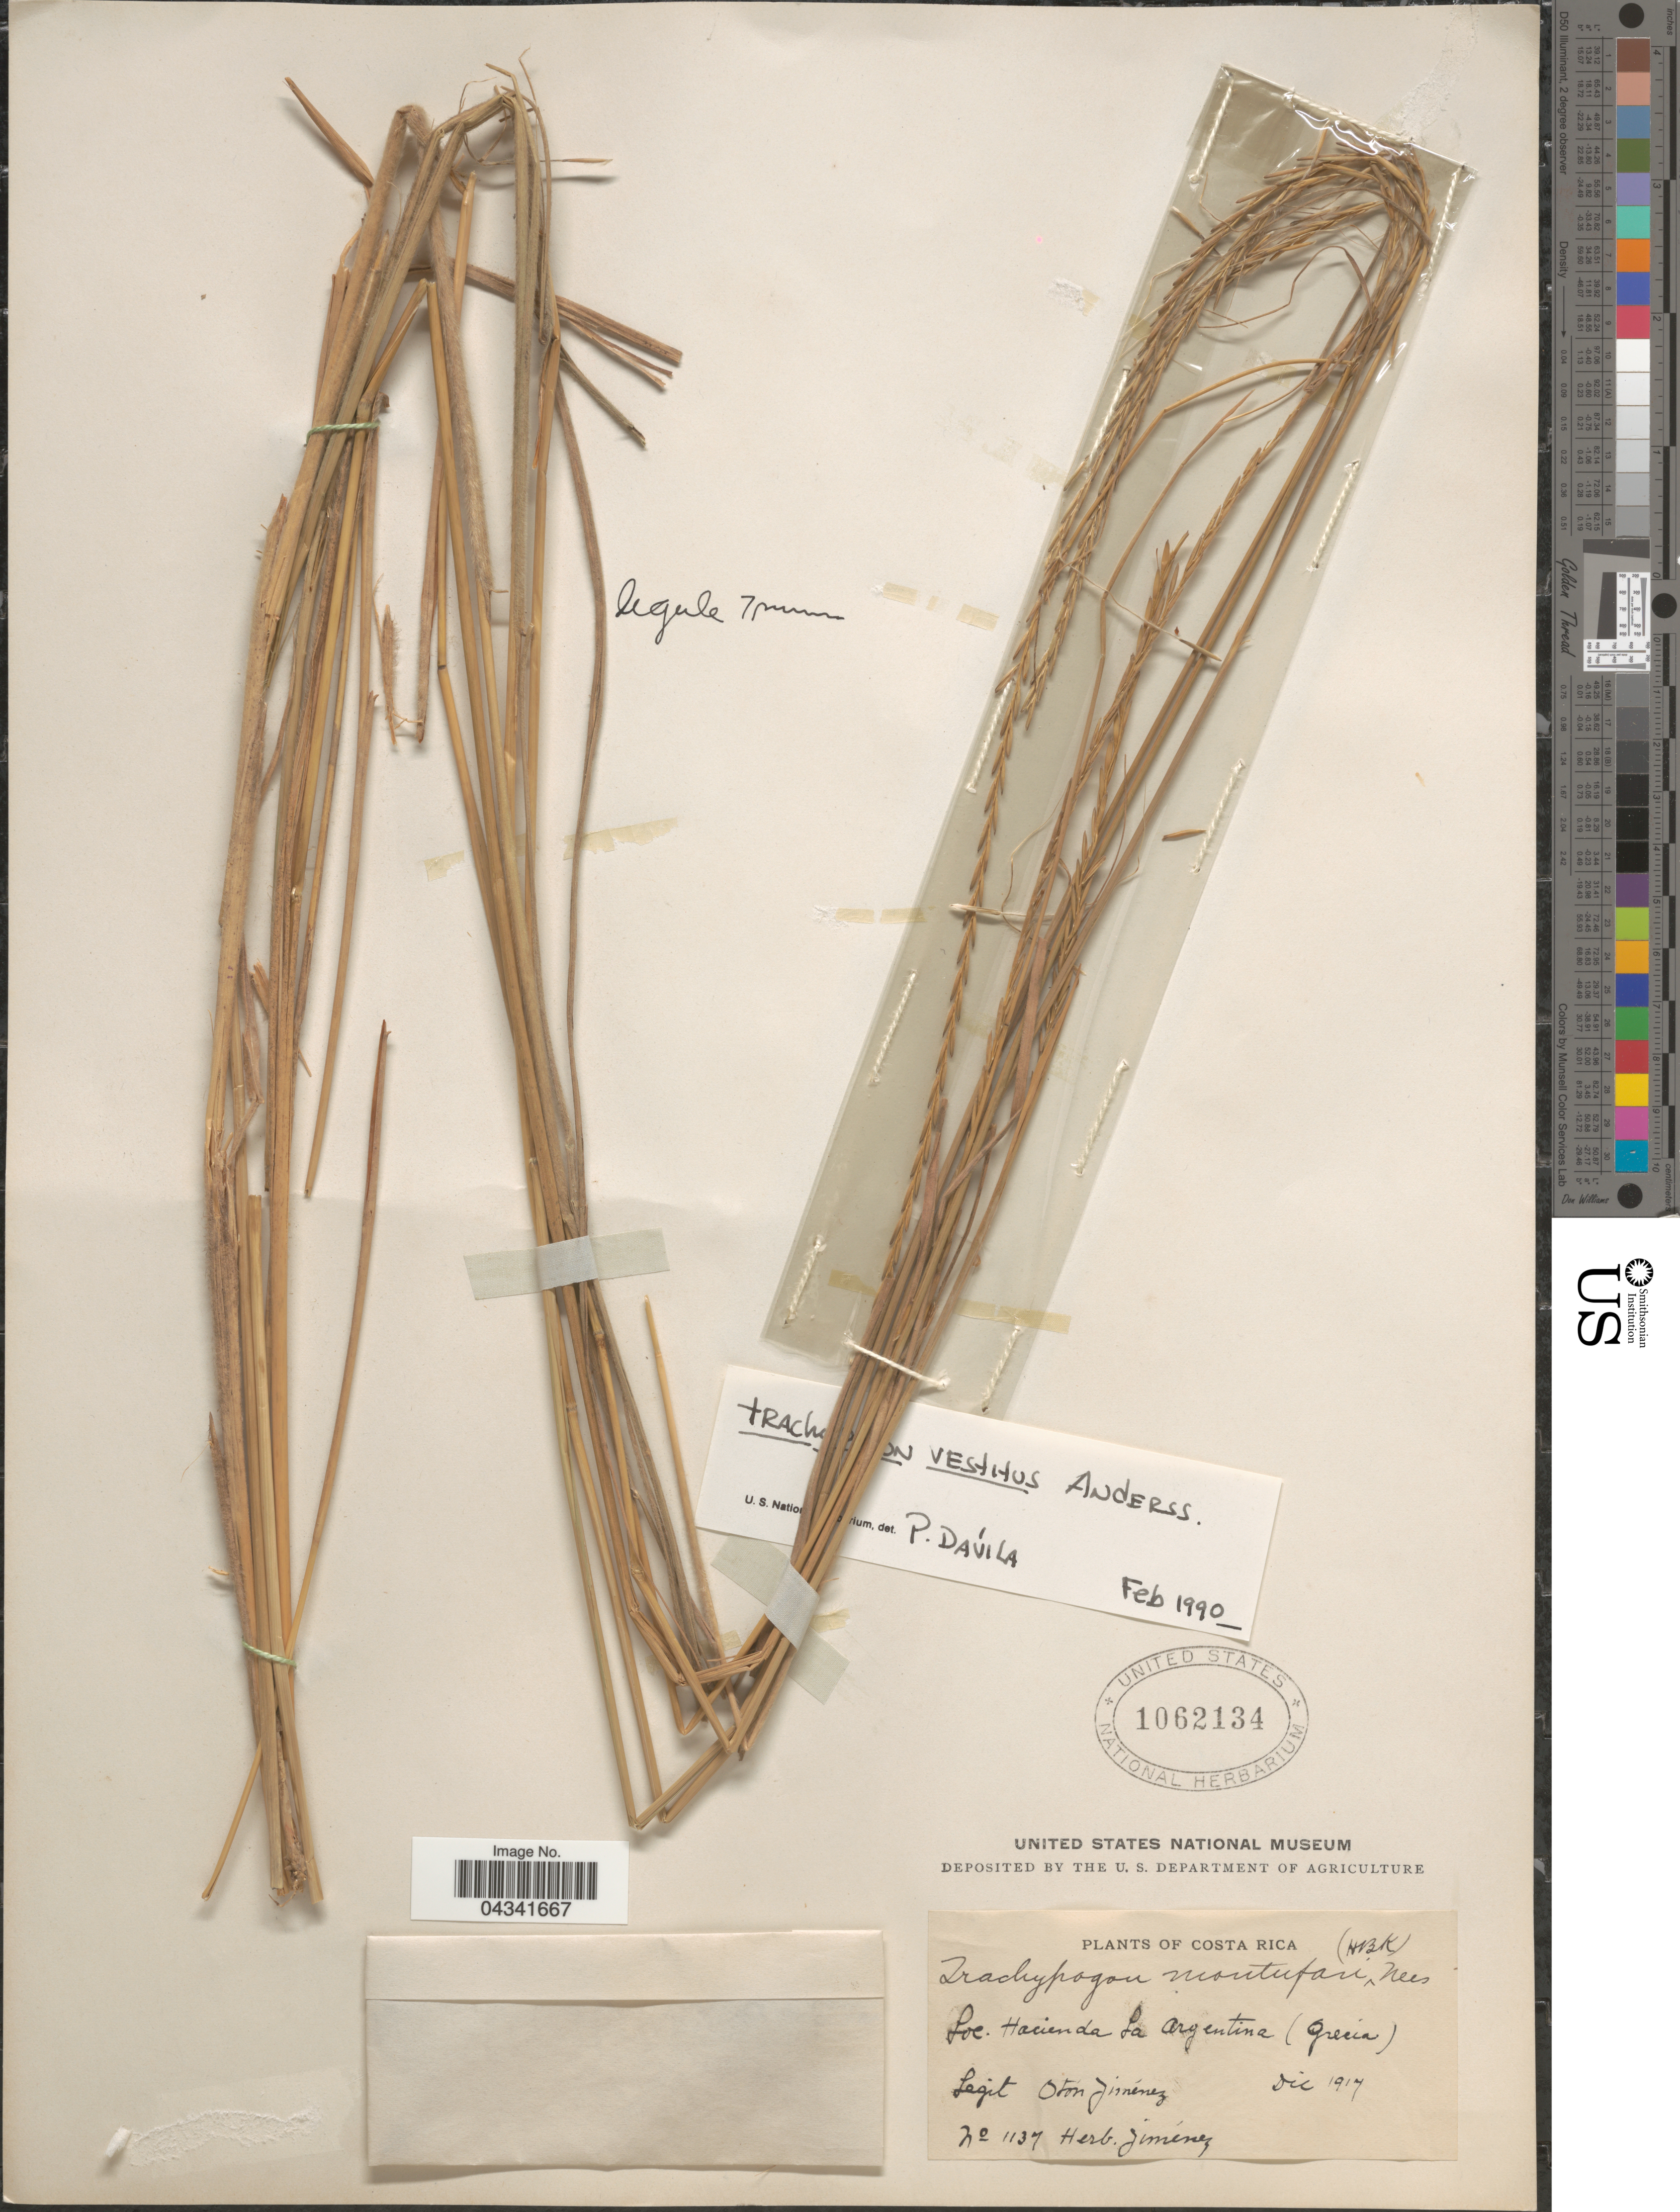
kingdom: Plantae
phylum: Tracheophyta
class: Liliopsida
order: Poales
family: Poaceae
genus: Trachypogon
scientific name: Trachypogon vestitus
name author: L. Andersson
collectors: O. Jimenez L.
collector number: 1137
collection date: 1917-12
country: Costa Rica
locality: Hacienda La Argentina (Grecia).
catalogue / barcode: US 1062134